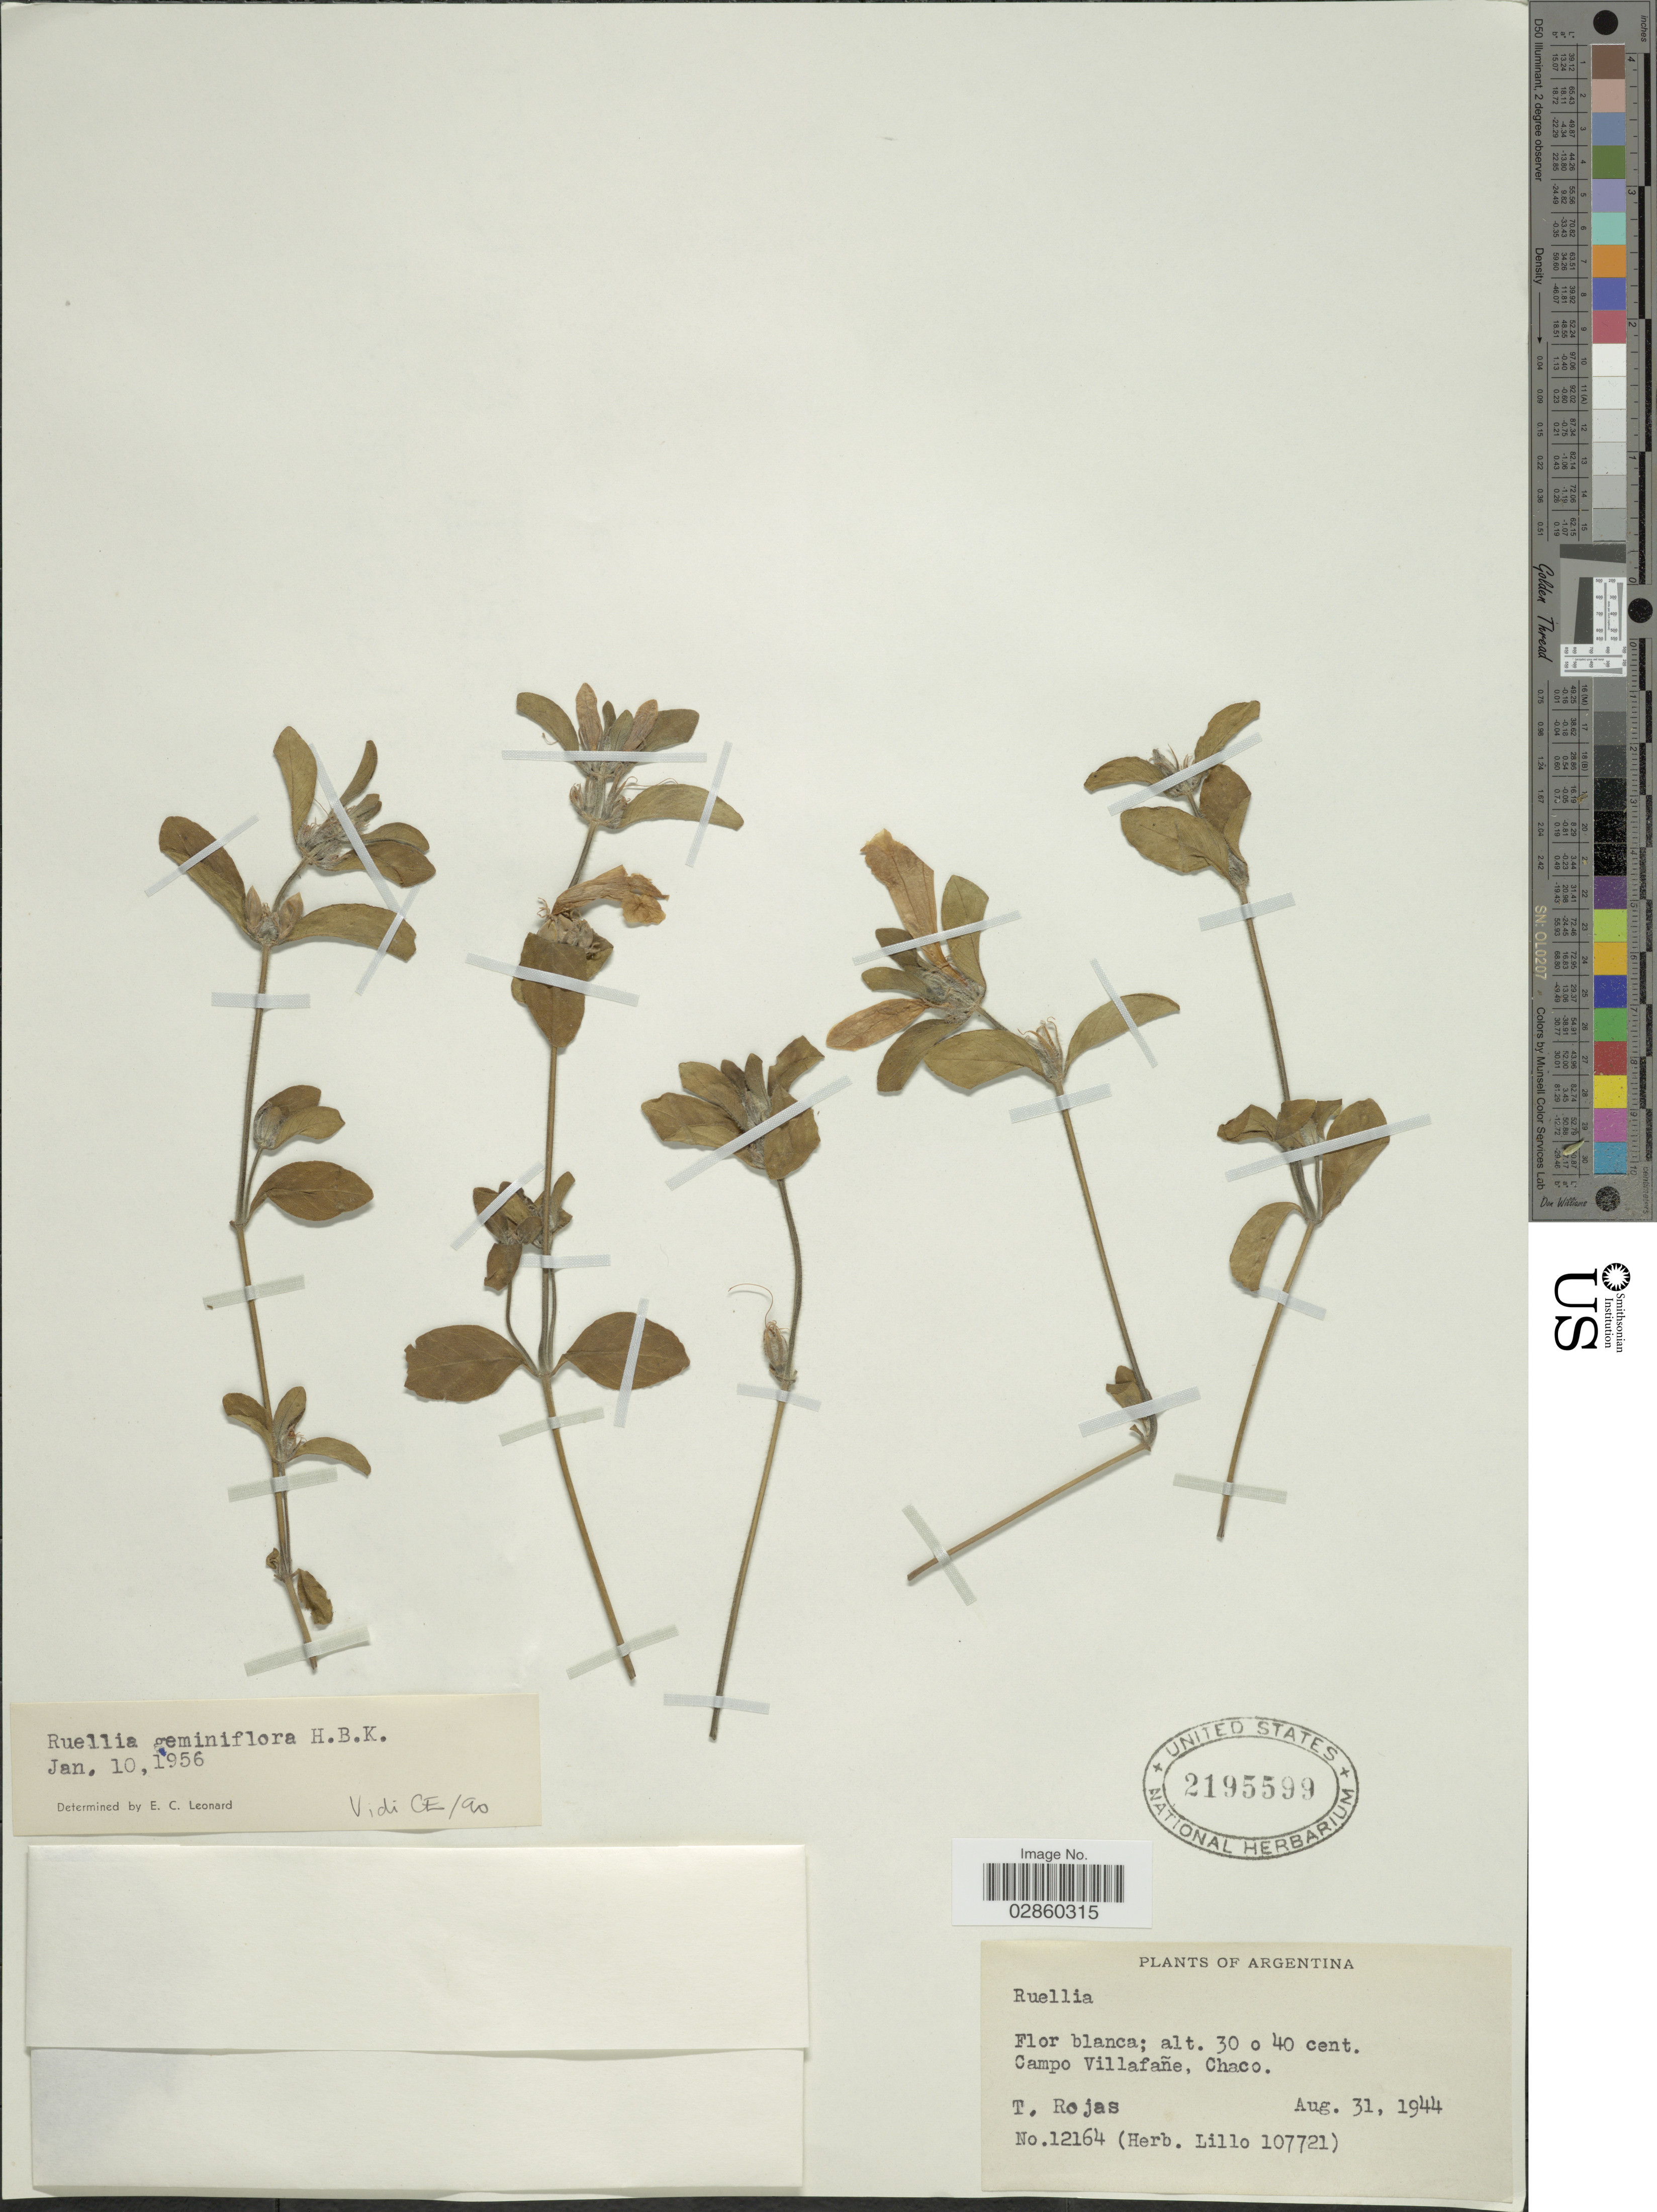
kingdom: Plantae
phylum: Tracheophyta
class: Magnoliopsida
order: Lamiales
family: Acanthaceae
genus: Ruellia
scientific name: Ruellia geminiflora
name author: Kunth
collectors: T. Rojas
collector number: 12164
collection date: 1944-08-31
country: Argentina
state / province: Chaco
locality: Campo Villafañe.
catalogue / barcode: US 2195599